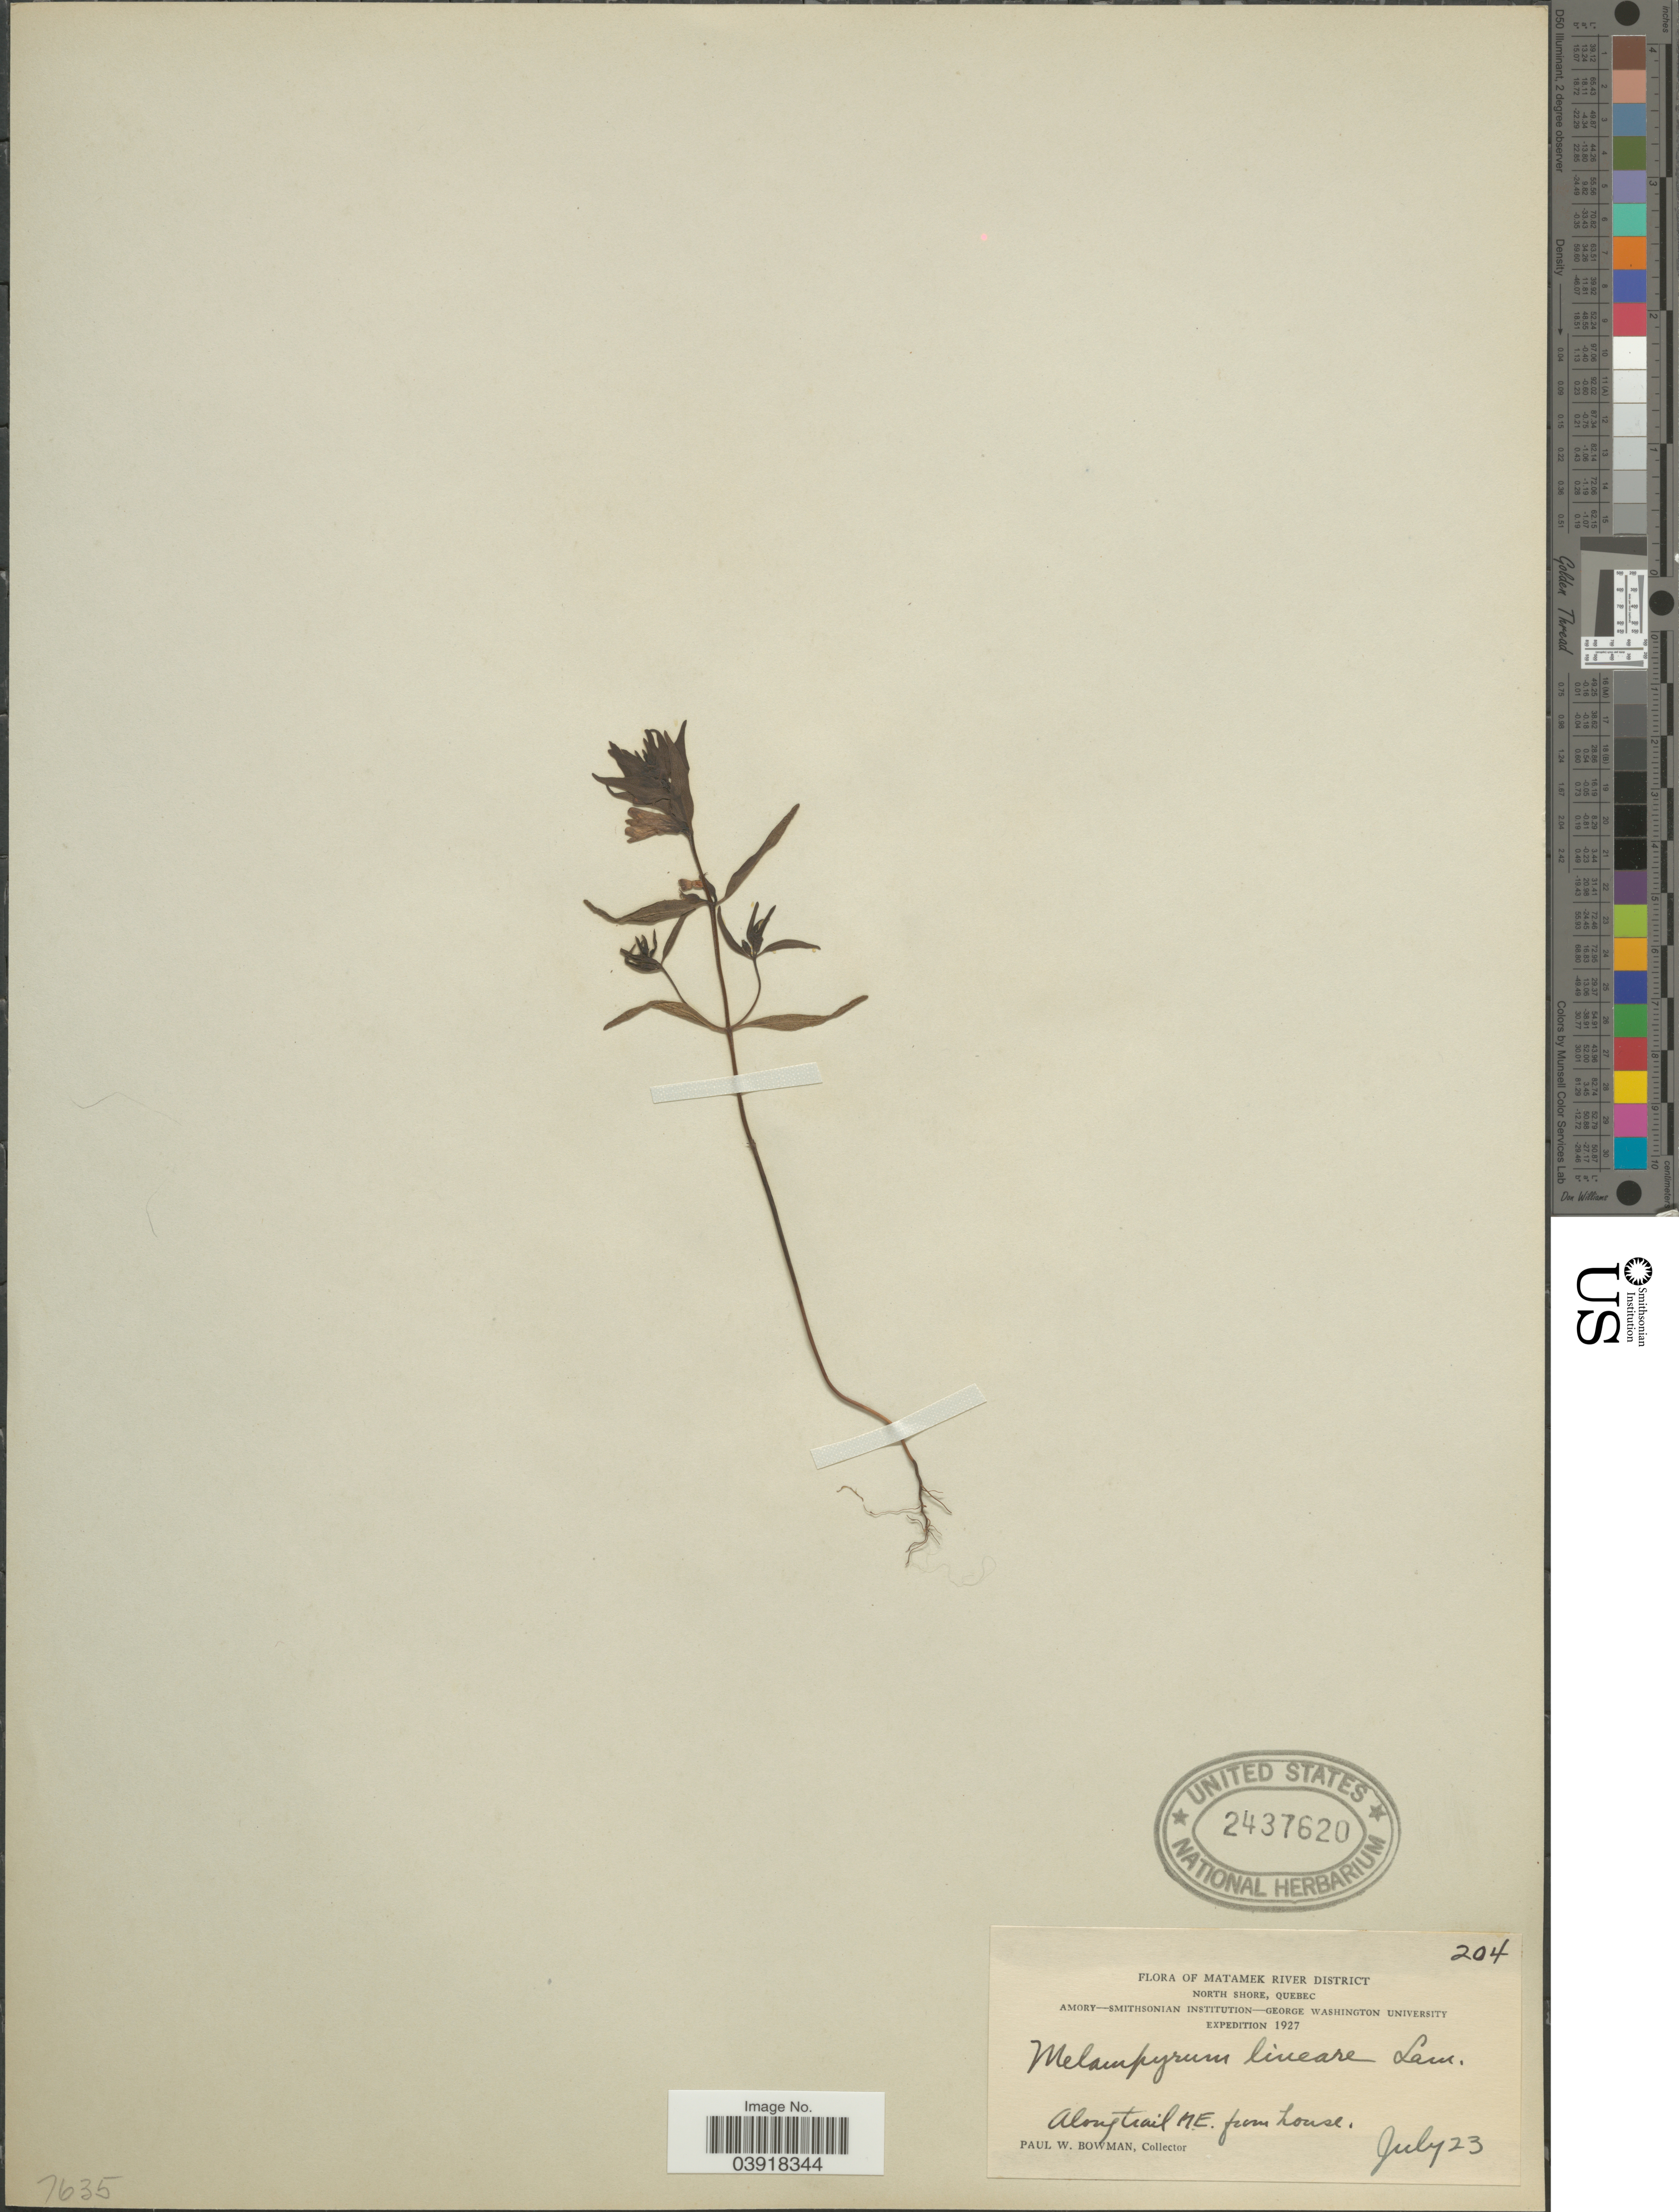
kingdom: Plantae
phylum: Tracheophyta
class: Magnoliopsida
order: Lamiales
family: Orobanchaceae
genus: Melampyrum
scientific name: Melampyrum lineare subsp. typicum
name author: Pennell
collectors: P. Bowman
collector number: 204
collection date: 1927-07-23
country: Canada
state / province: Quebec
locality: Matamek River District. North Shore. Along trail M.E. from house.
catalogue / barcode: US 2437620